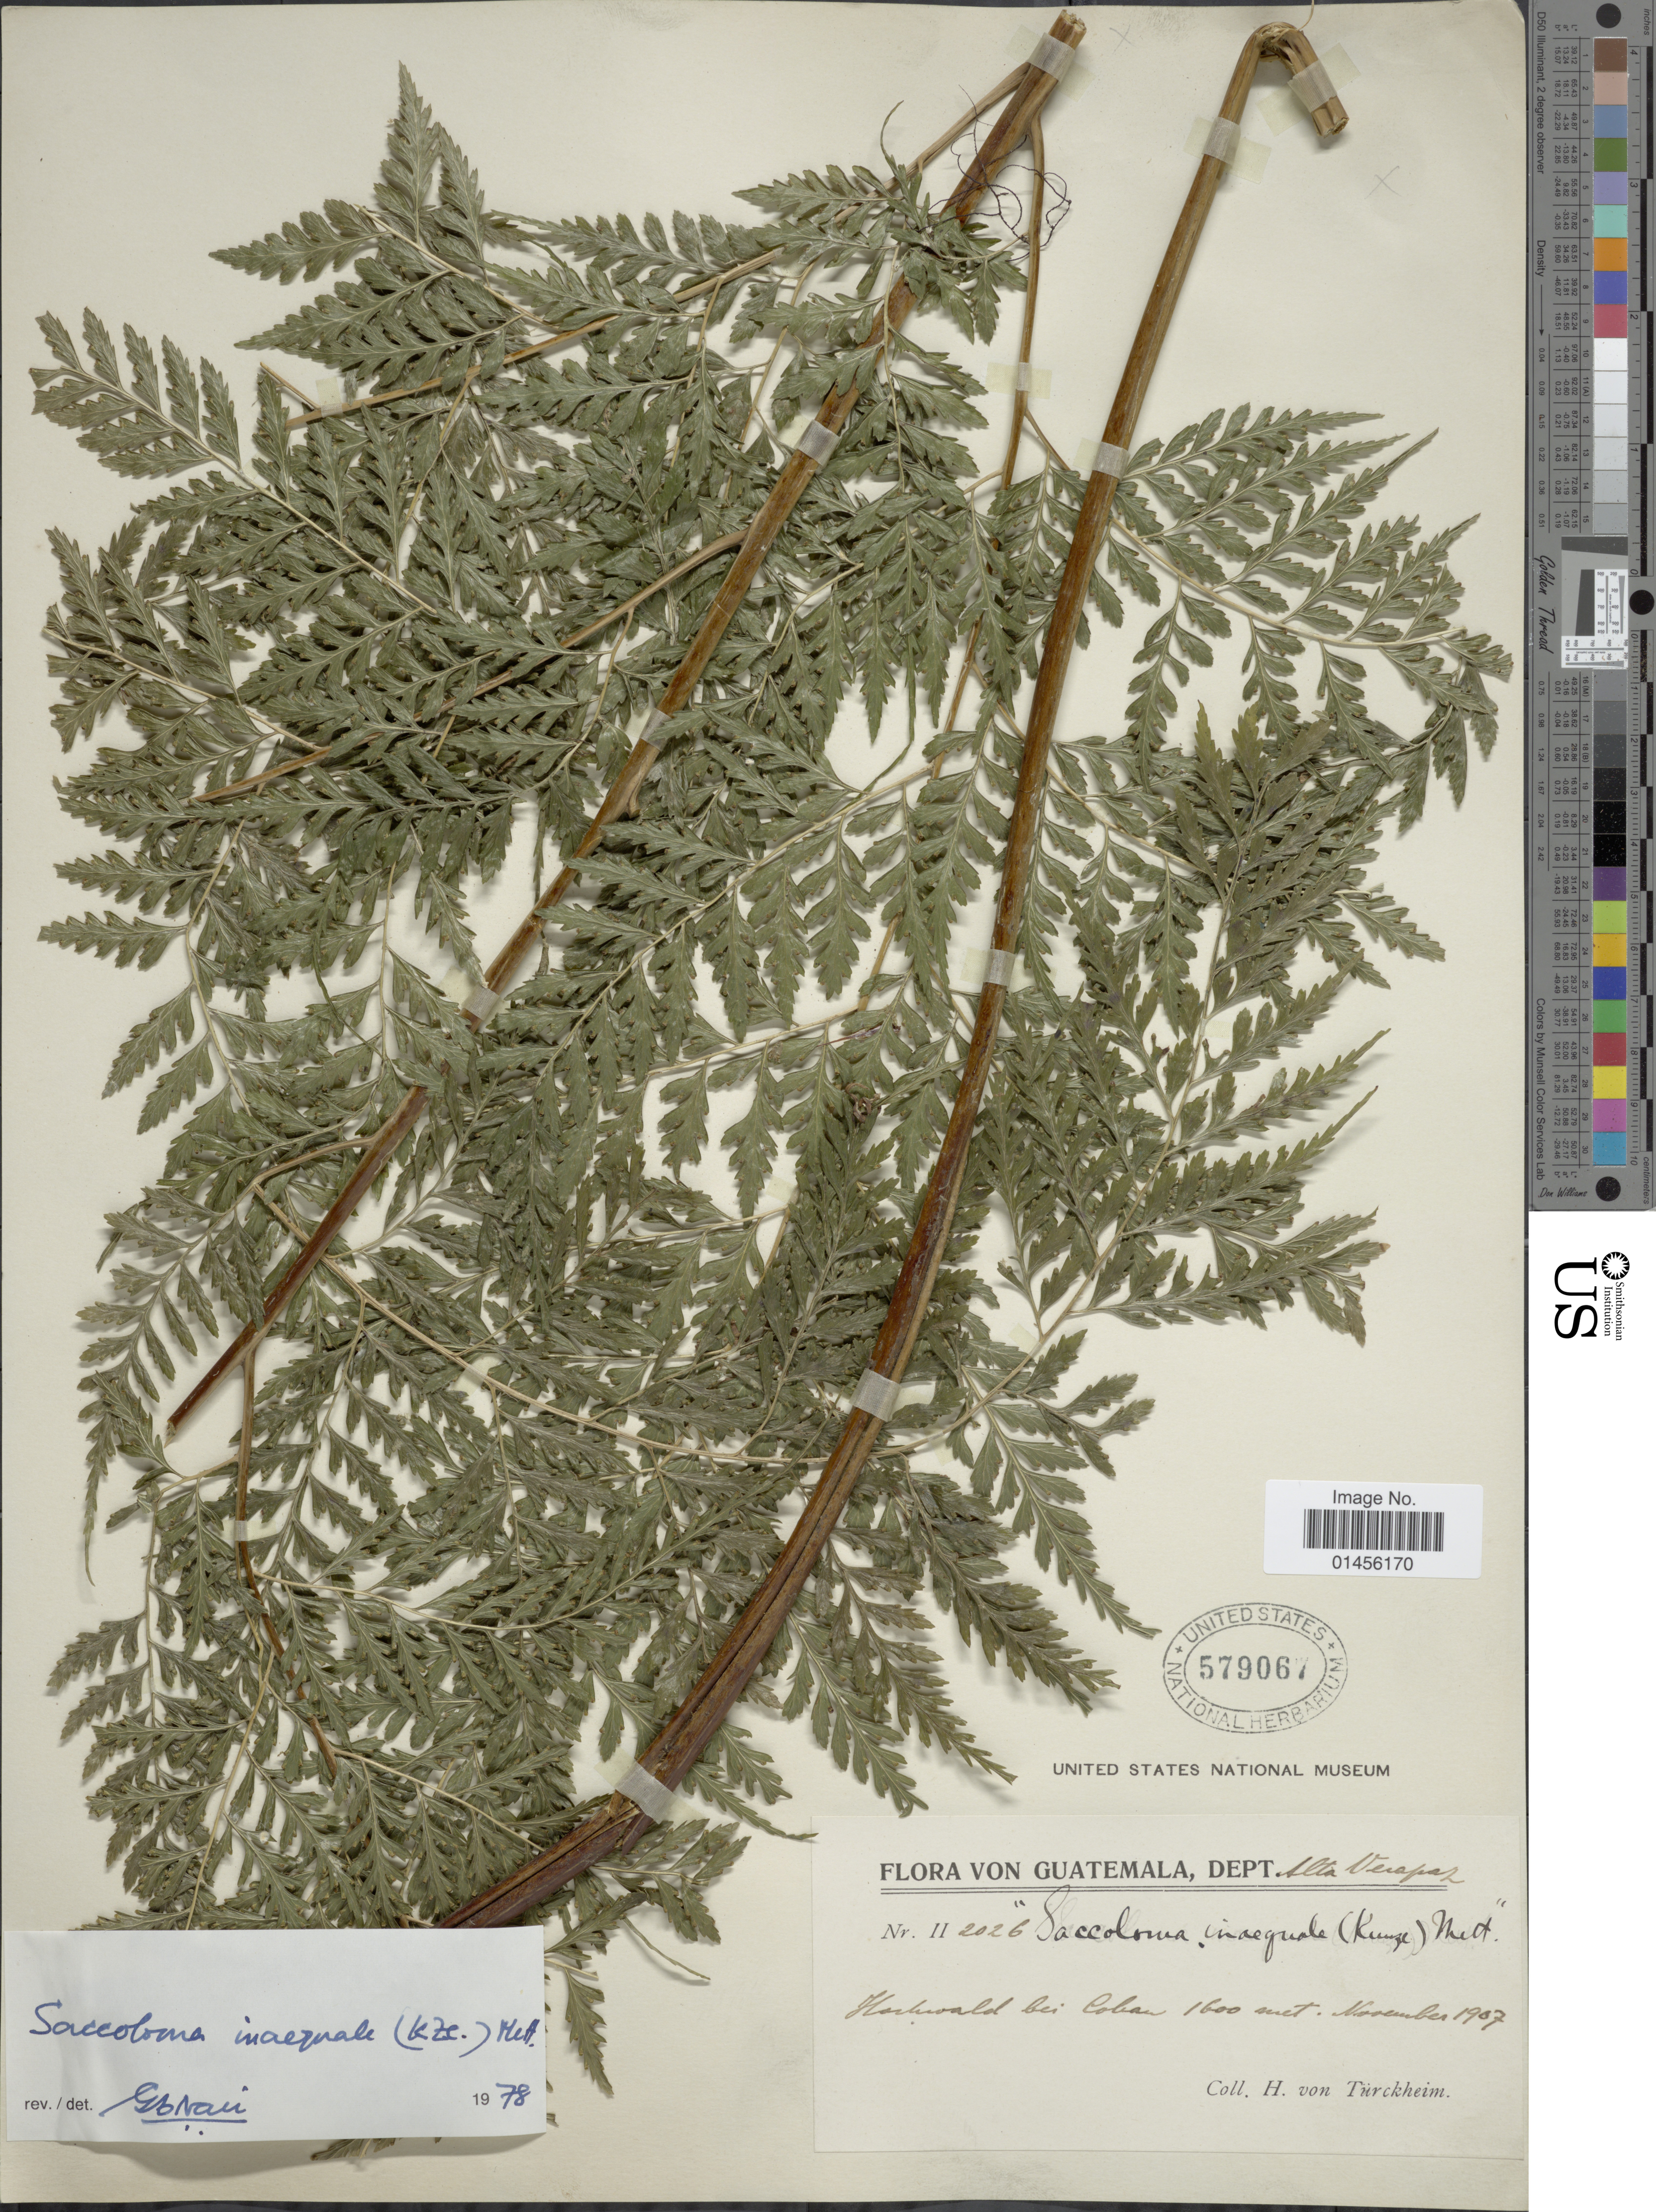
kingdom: Plantae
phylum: Tracheophyta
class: Polypodiopsida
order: Polypodiales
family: Saccolomataceae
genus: Saccoloma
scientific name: Saccoloma inaequale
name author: (Kunze) Mett.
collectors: H. von Türckheim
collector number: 2026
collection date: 1907-11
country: Guatemala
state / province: Alta Verapaz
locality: Dept. Alta Vera Paz, Hochwald bei Coban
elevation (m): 1600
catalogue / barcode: US 579067